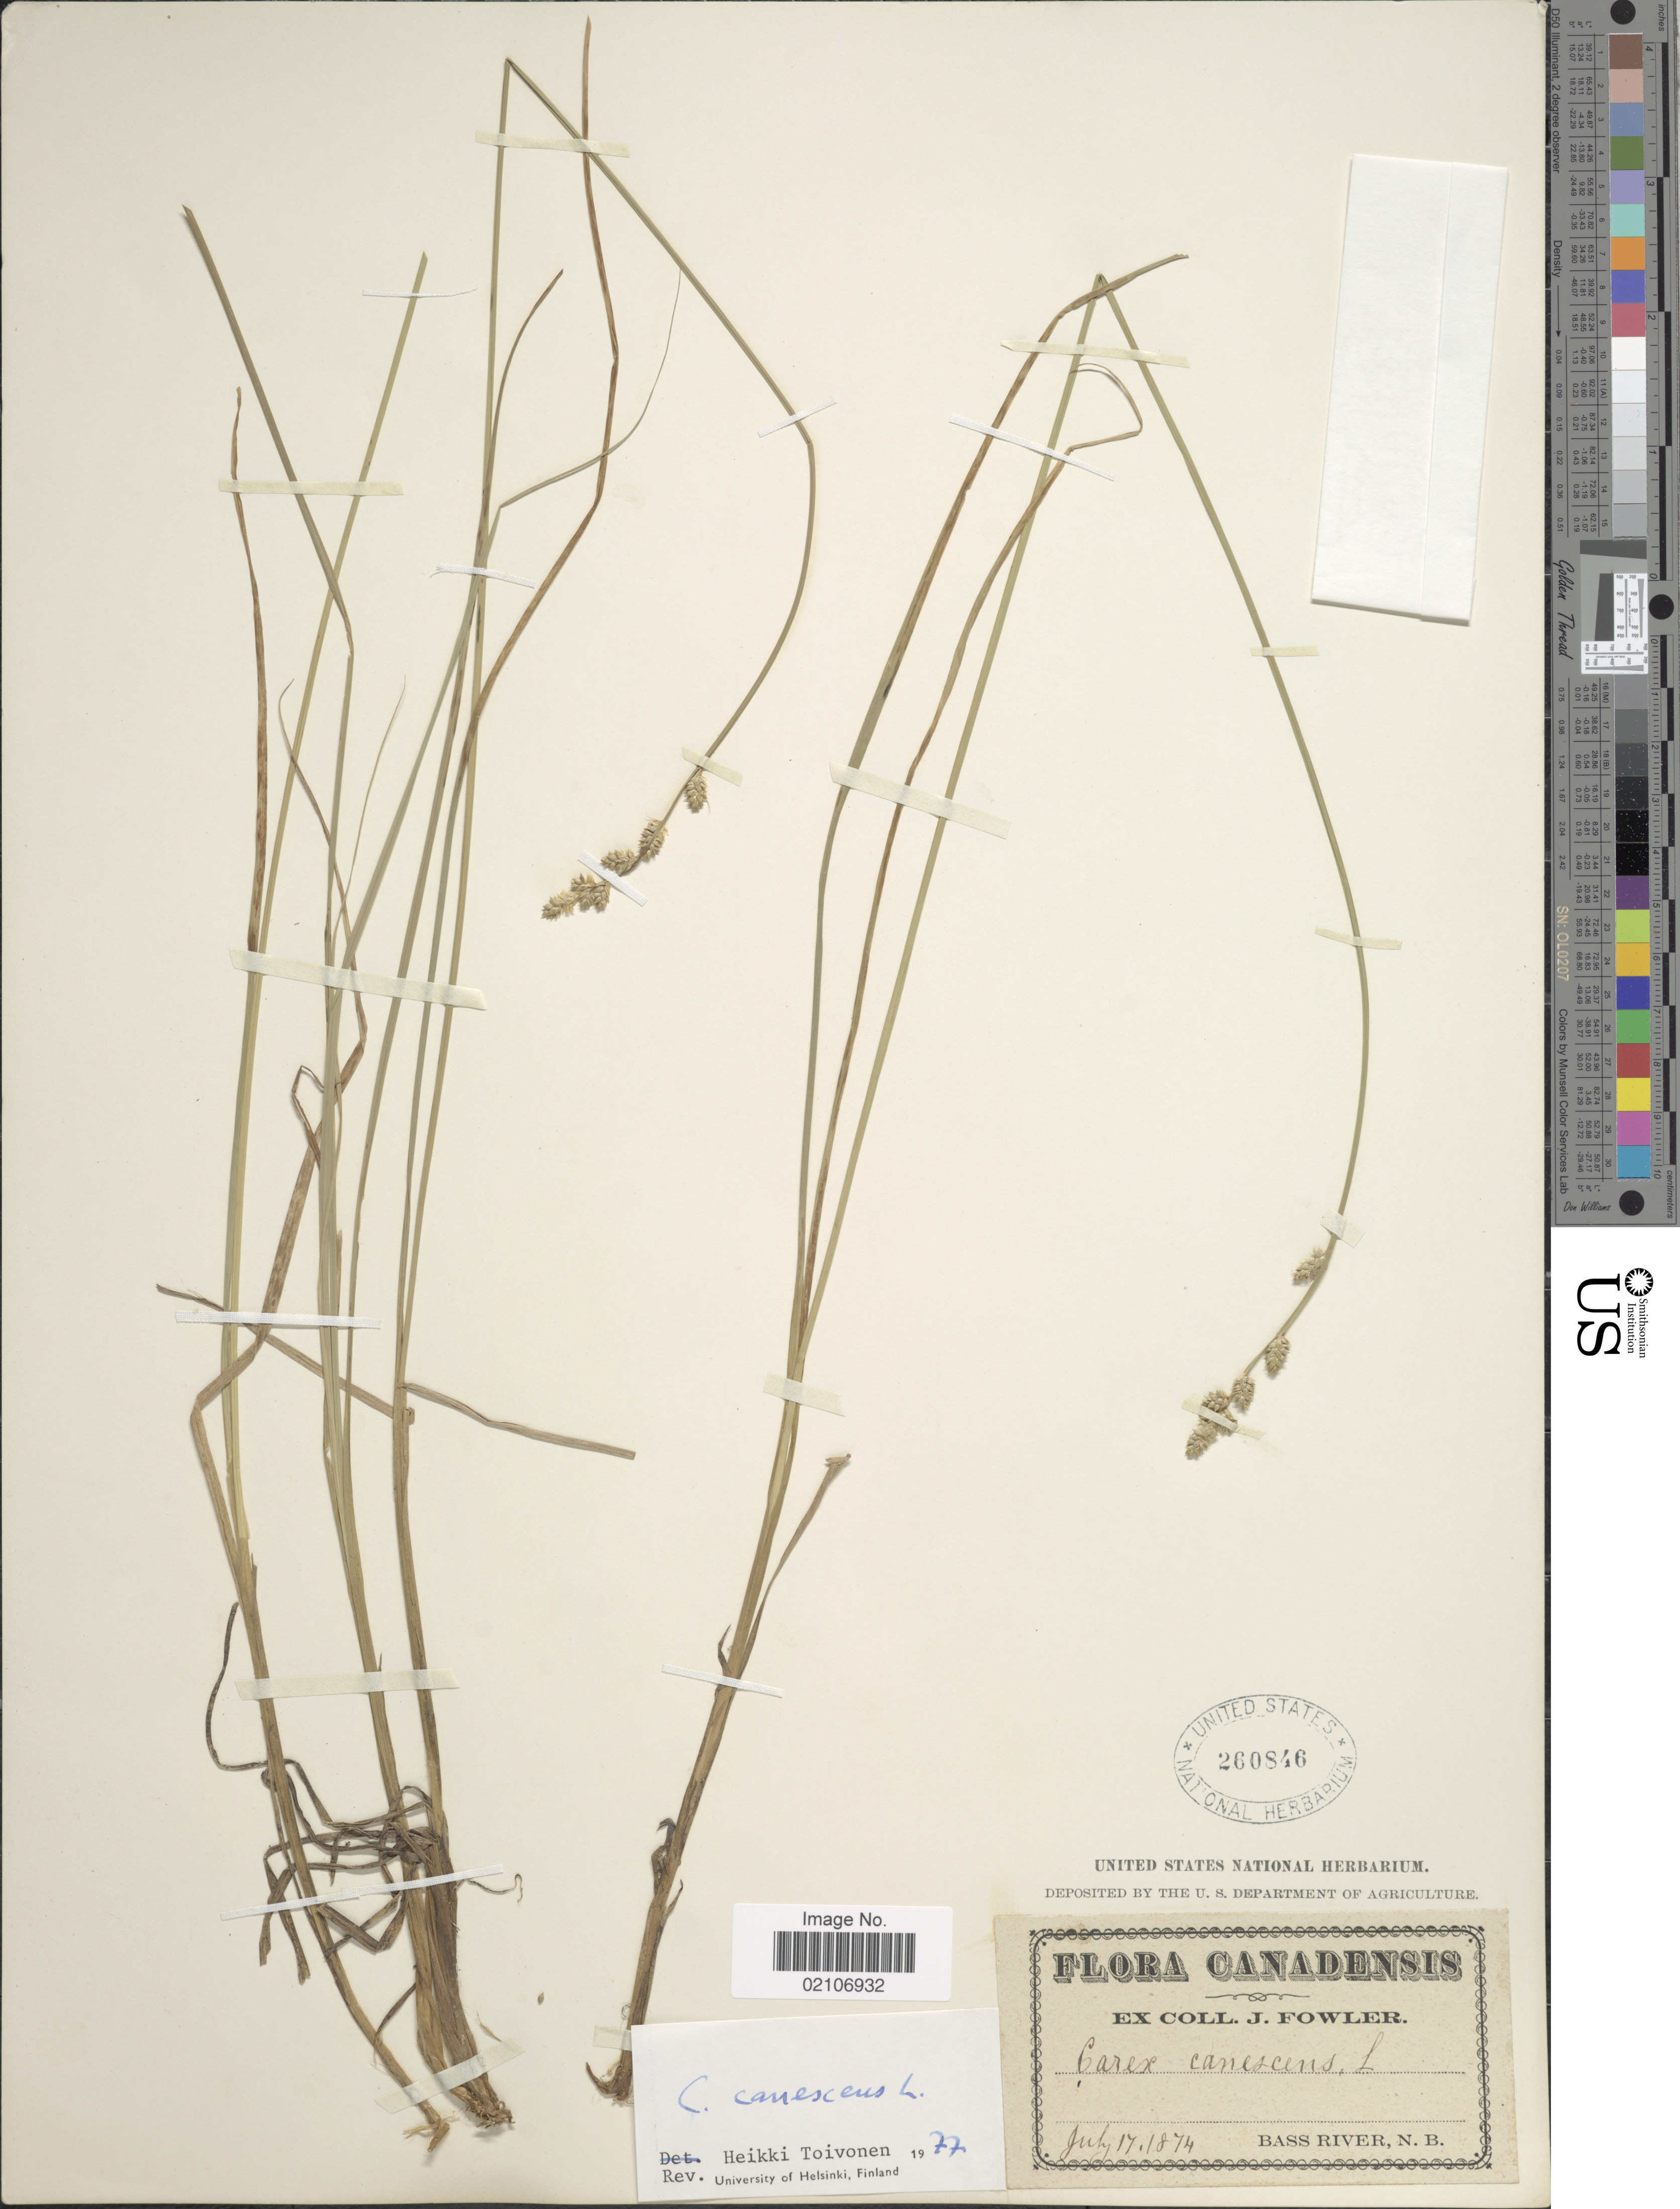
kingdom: Plantae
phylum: Tracheophyta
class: Liliopsida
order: Poales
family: Cyperaceae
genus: Carex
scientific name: Carex canescens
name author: L.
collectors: J. P. Fowler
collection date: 1874-07-17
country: Canada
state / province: New Brunswick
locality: Bass River, N.B.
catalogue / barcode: US 260846